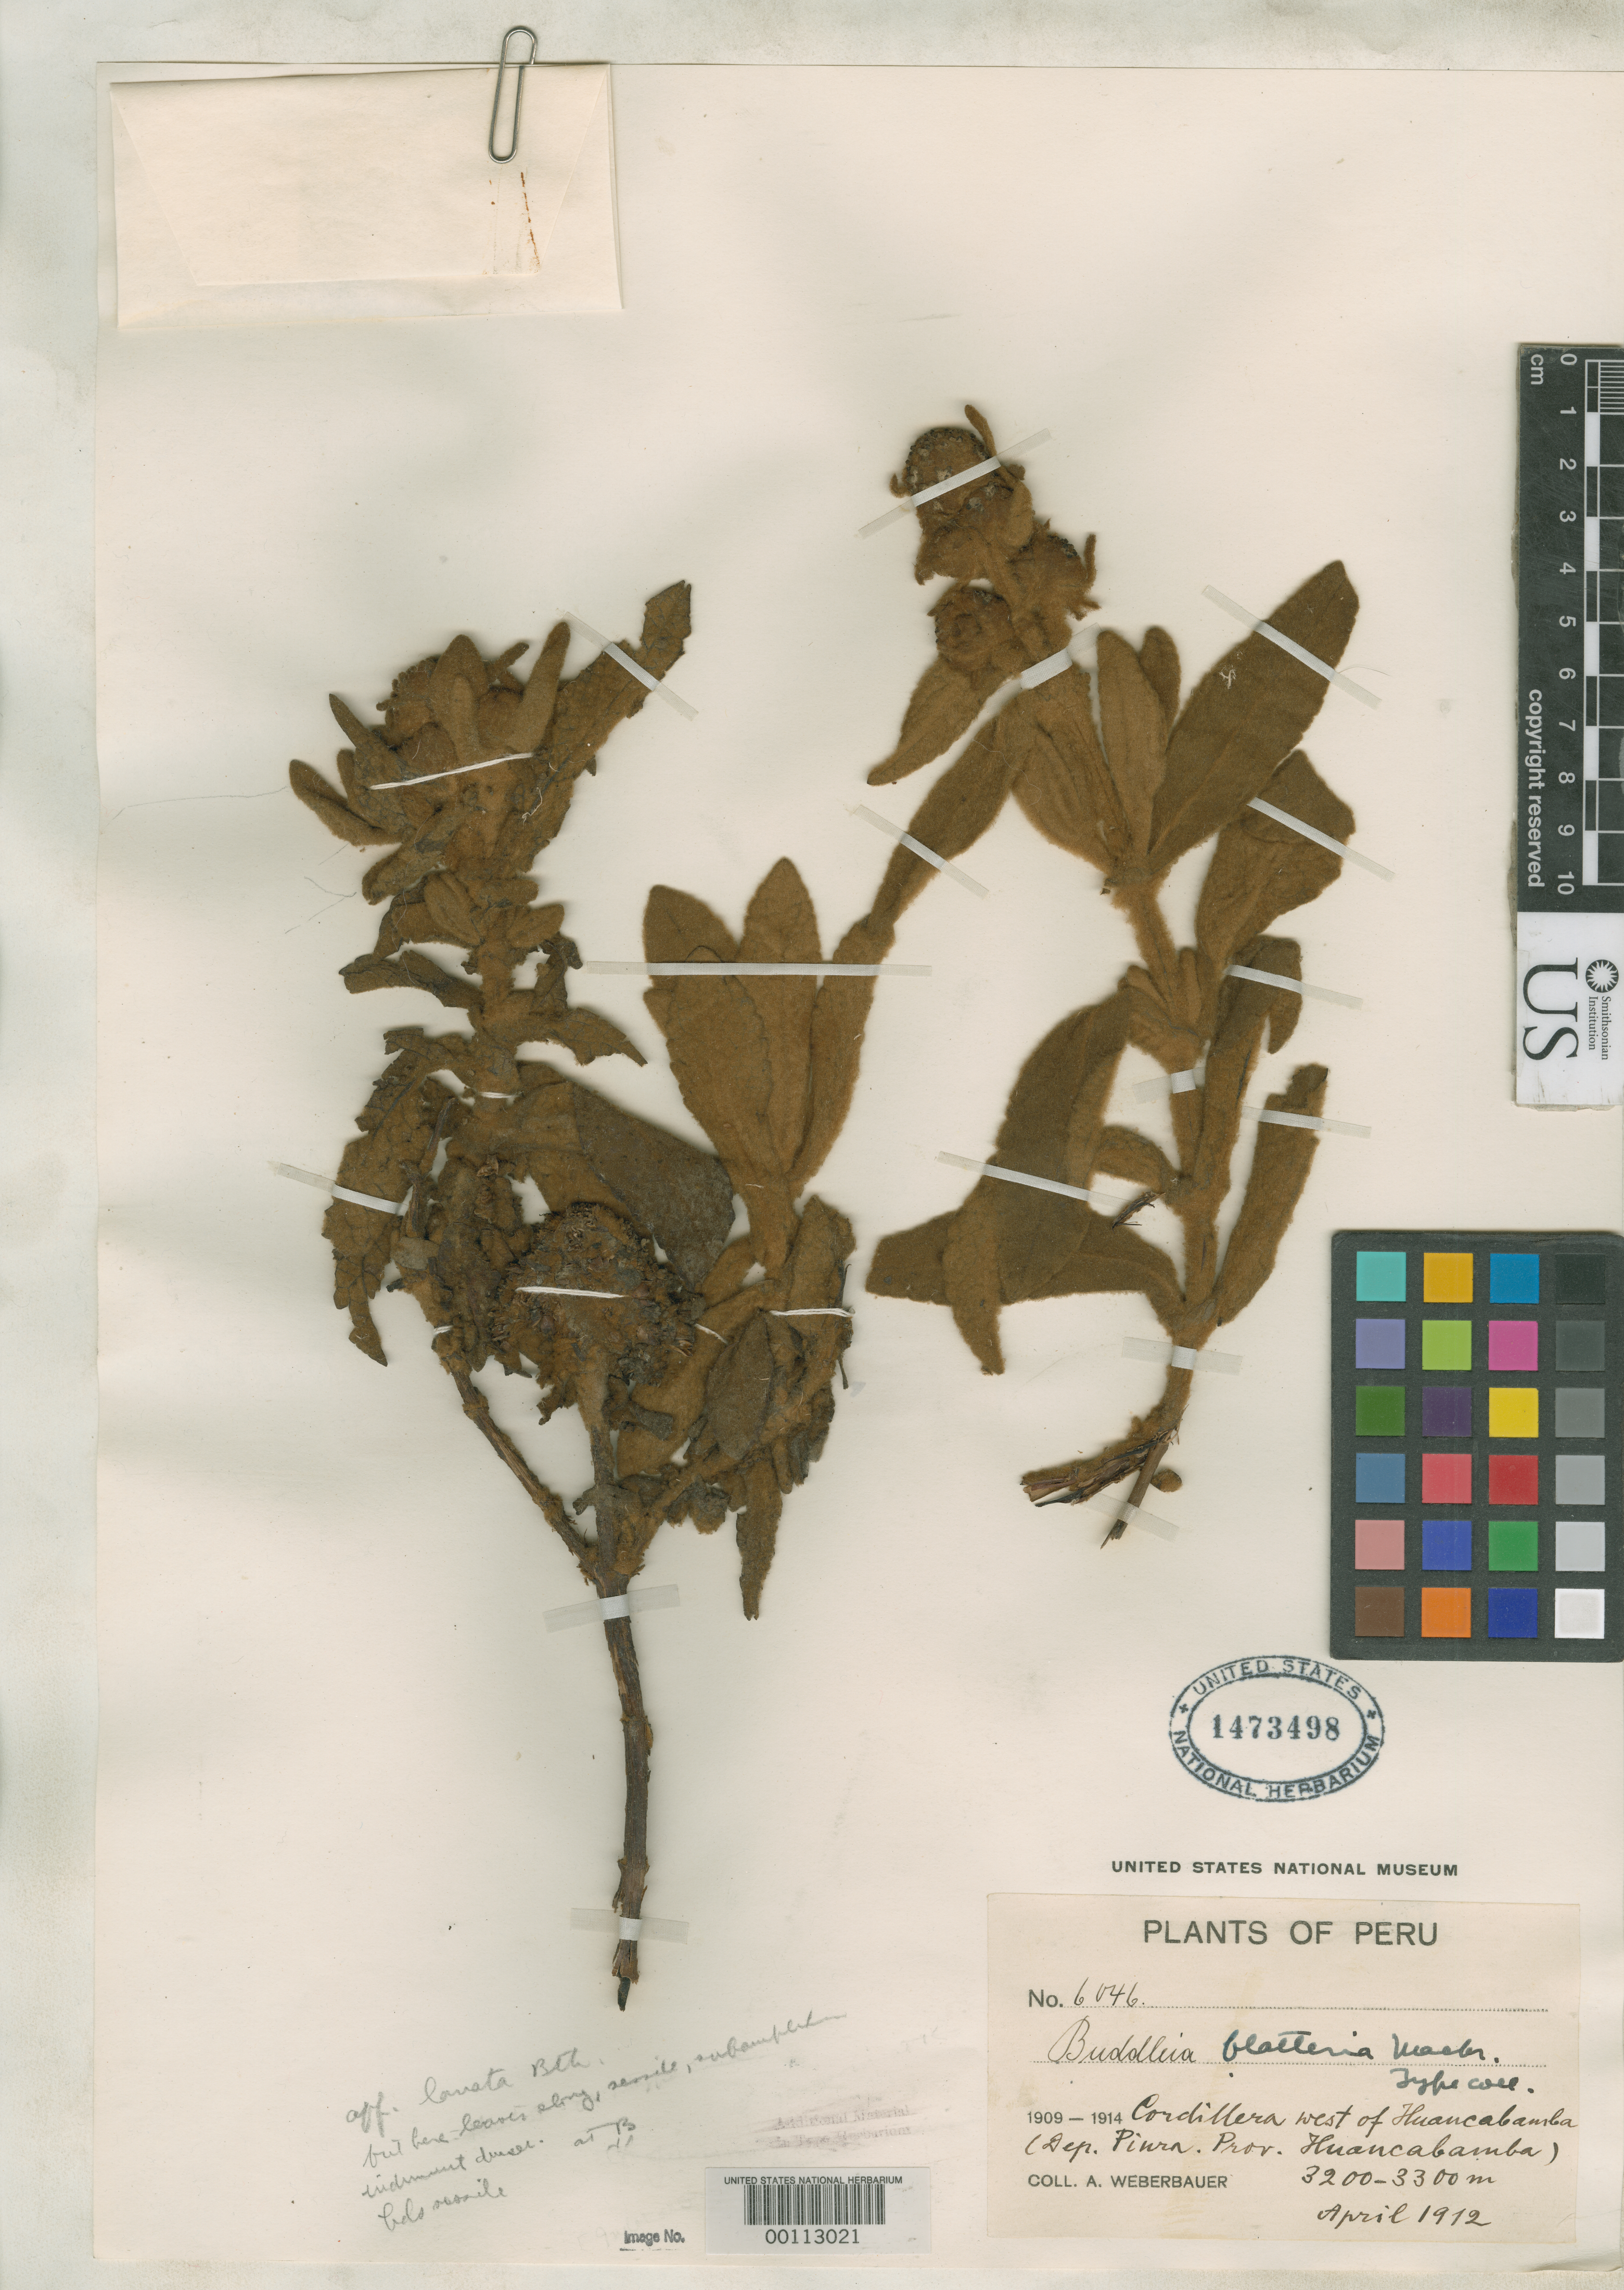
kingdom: Plantae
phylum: Tracheophyta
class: Magnoliopsida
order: Lamiales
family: Scrophulariaceae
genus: Buddleja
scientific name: Buddleja blattaria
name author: J.F. Macbr.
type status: Isotype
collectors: A. Weberbauer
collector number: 6046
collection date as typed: Apr 1912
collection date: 1912-04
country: Peru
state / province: Piura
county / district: Huancabamba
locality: Cordillera W of Huancabamba.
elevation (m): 3200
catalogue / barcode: US 1473498